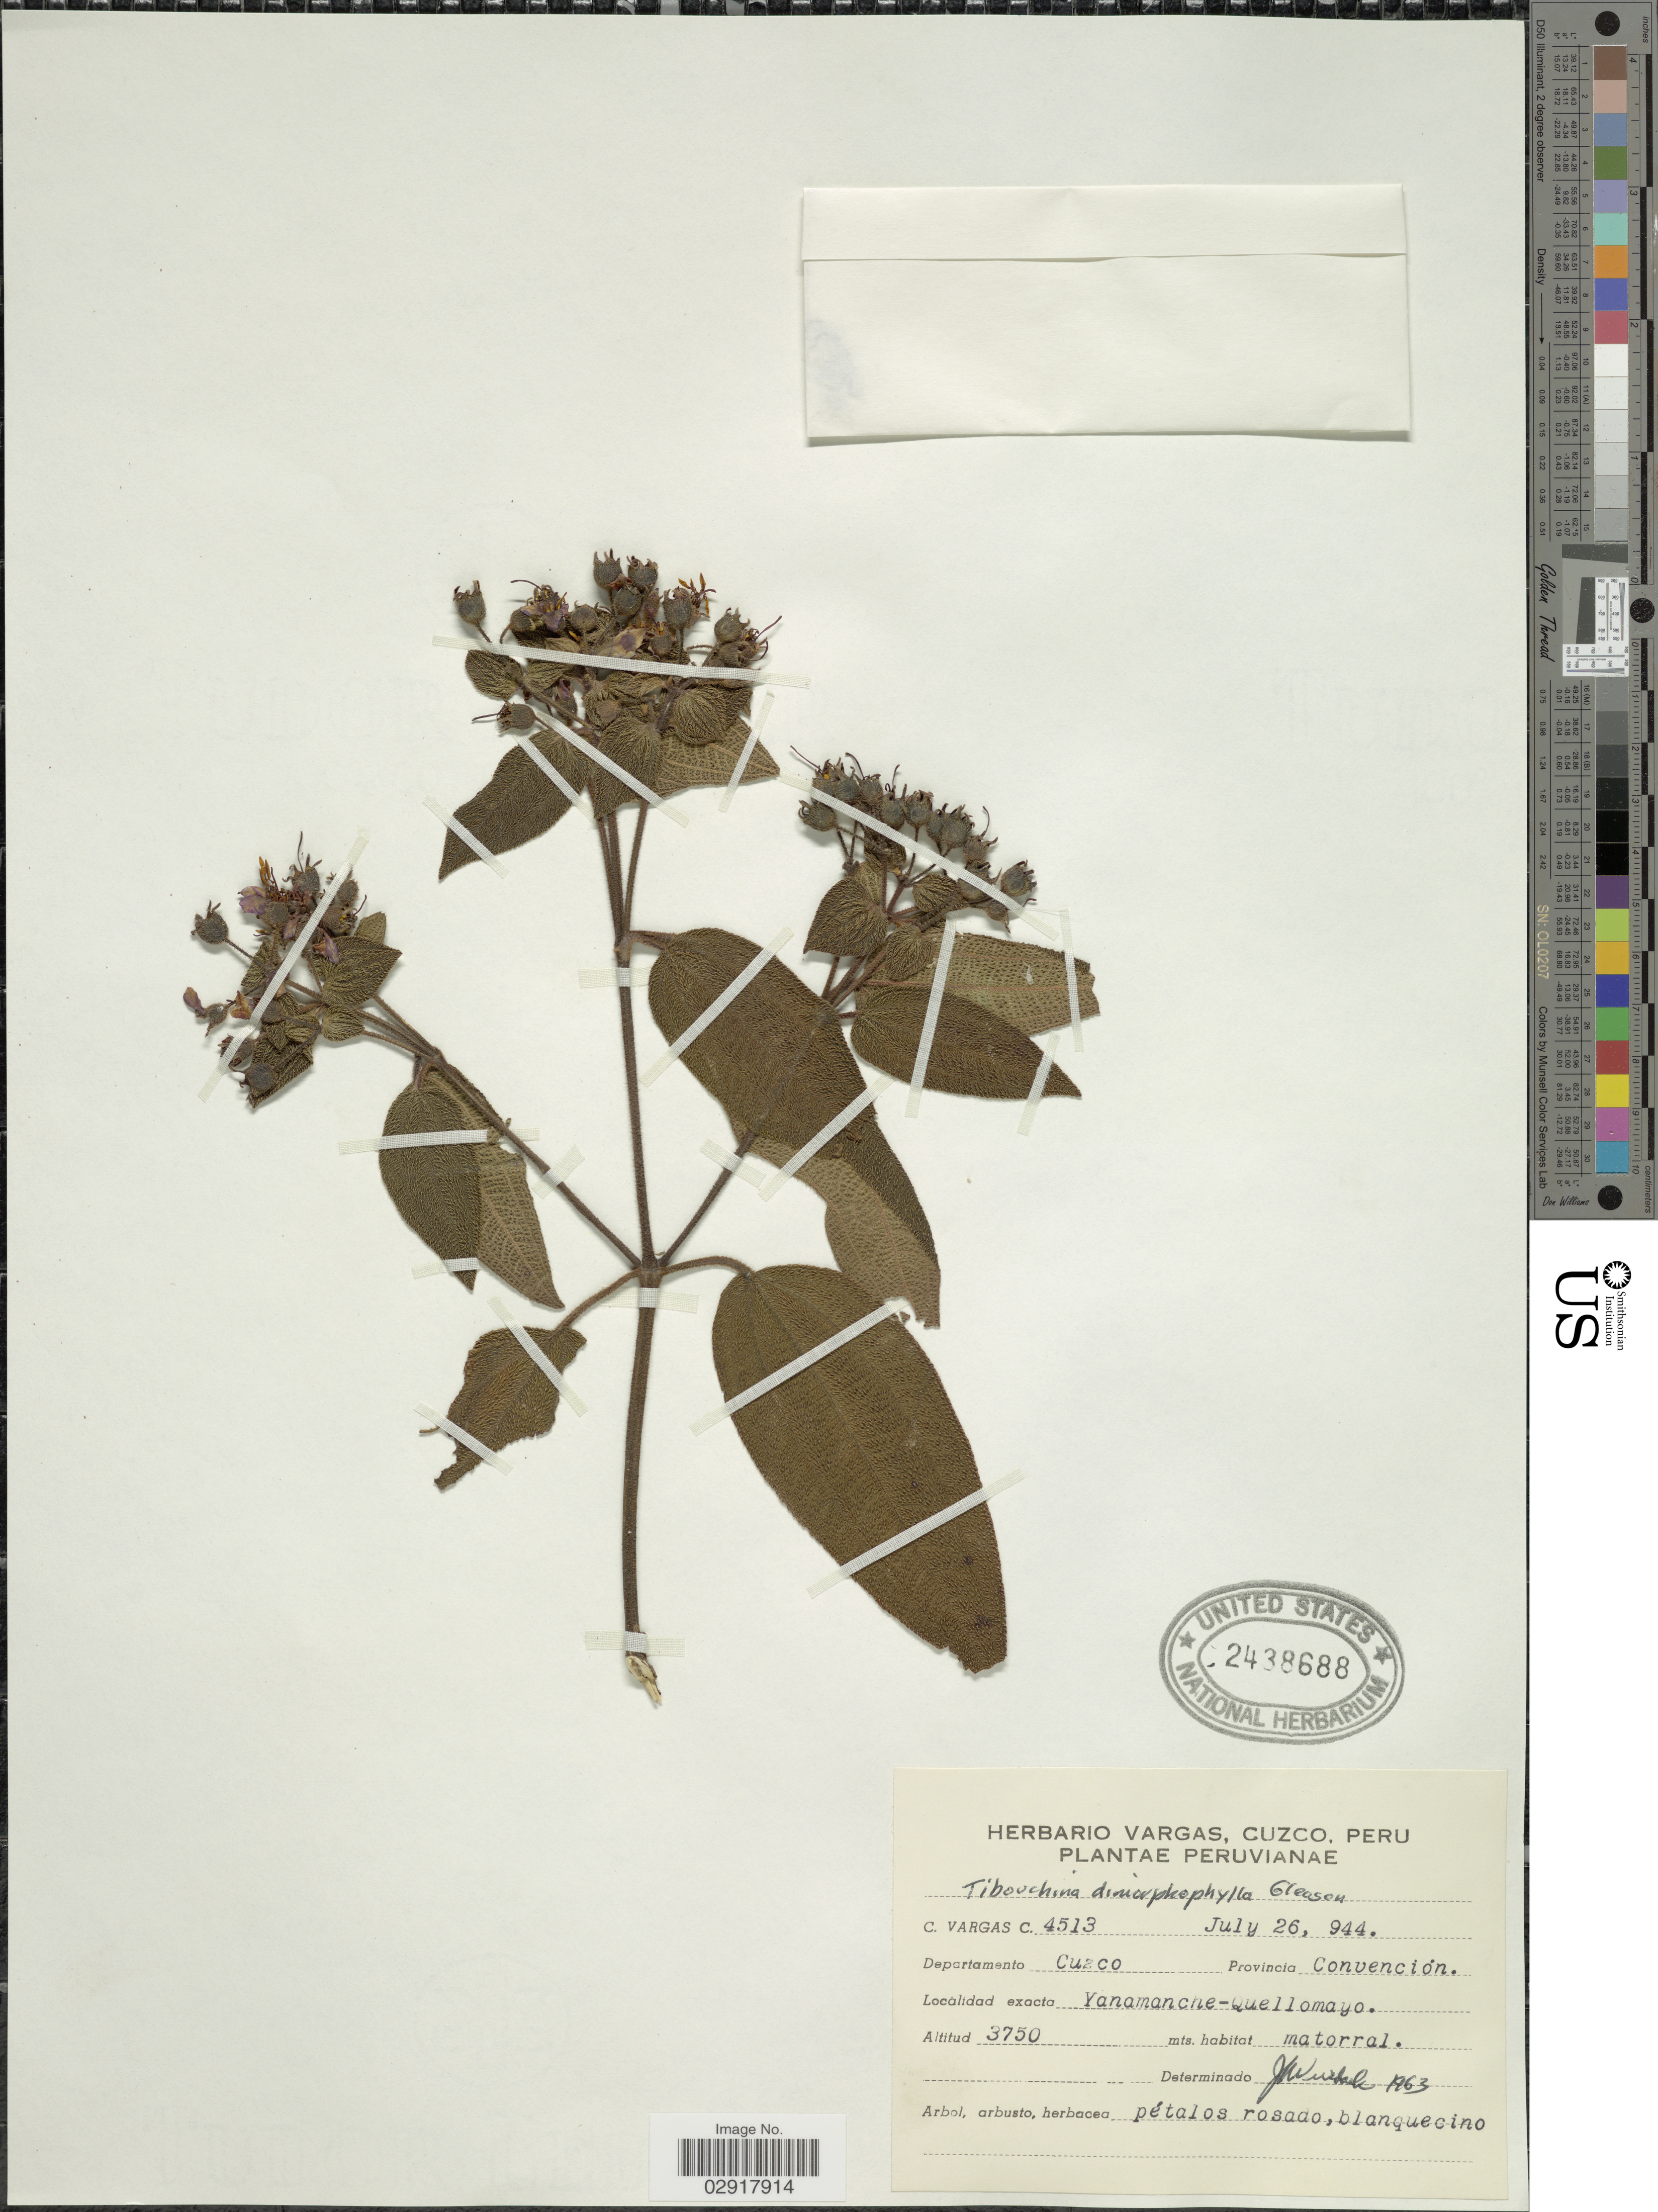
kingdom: Plantae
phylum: Tracheophyta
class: Magnoliopsida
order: Myrtales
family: Melastomataceae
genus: Chaetogastra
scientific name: Chaetogastra dimorphylla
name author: (Gleason) P.J.F. Guim. & Michelang.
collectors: C. Vargas Calderón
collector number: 4513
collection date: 1944-07-26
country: Peru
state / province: Cusco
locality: Departamento Cuzco. Provincia Convención. Yanamanche-Quellomayo.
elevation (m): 3750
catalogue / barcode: US 2438688